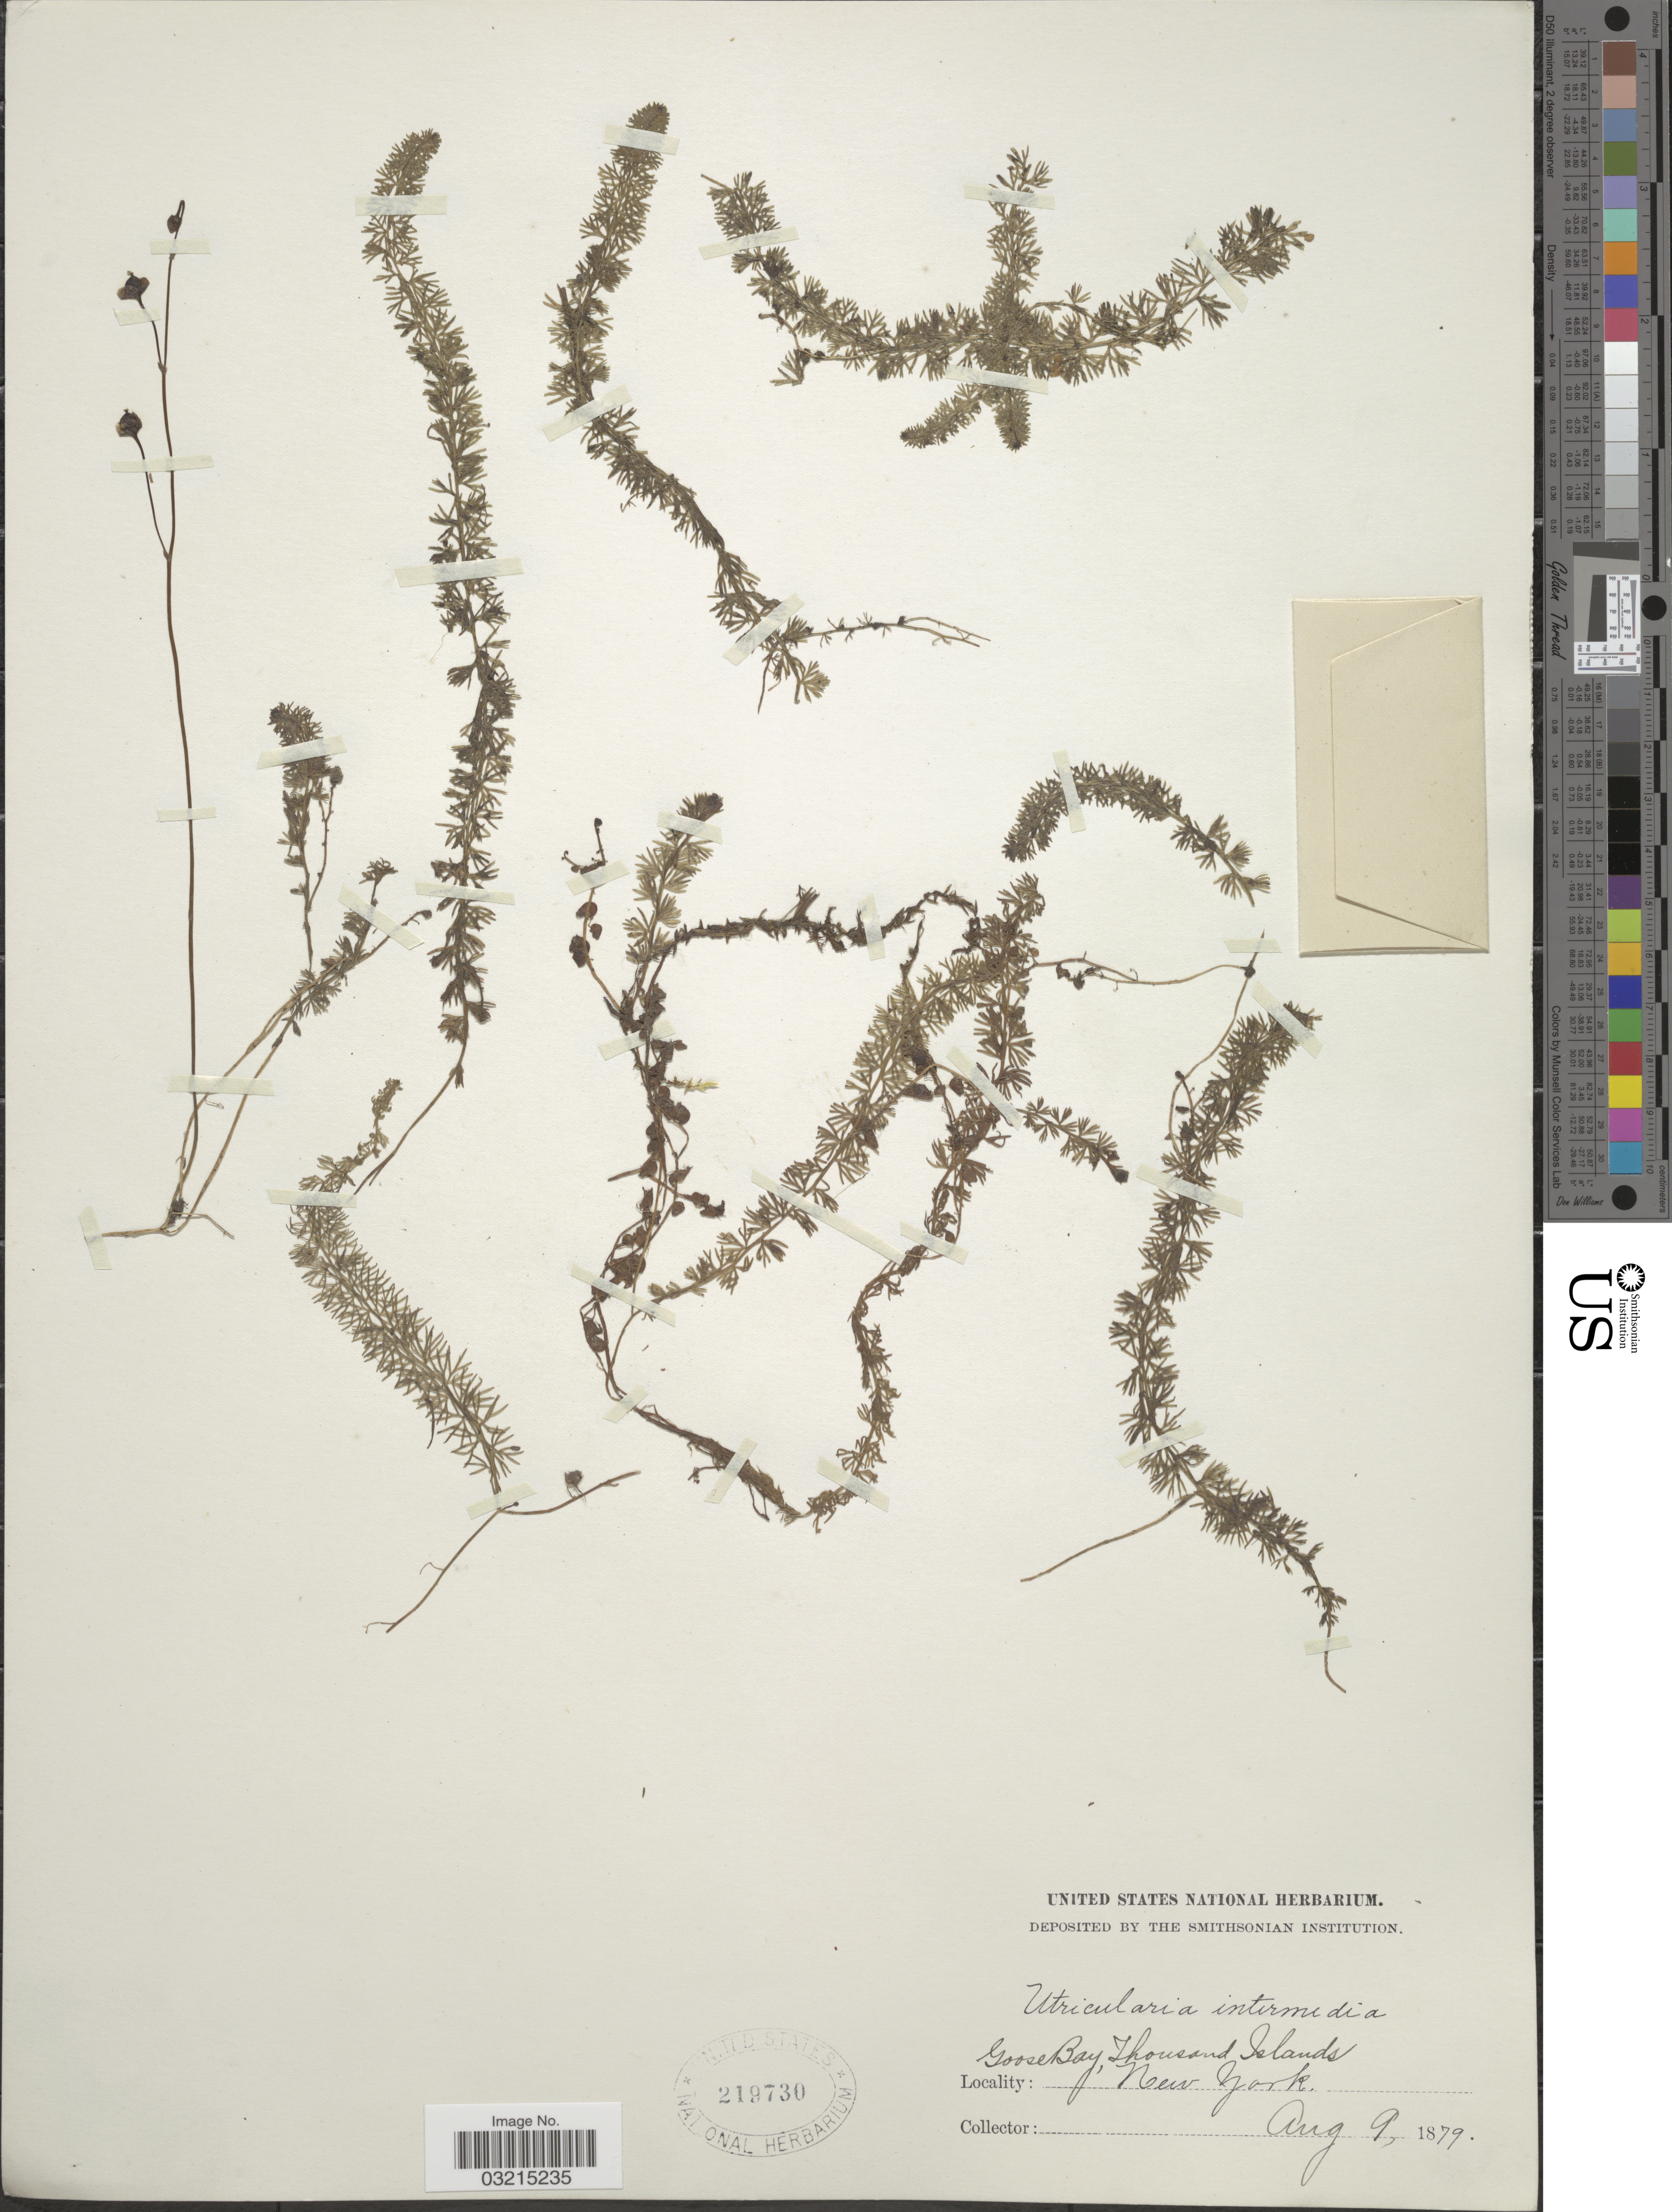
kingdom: Plantae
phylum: Tracheophyta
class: Magnoliopsida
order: Lamiales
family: Lentibulariaceae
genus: Utricularia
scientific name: Utricularia intermedia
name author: Hayne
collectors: ex herb. United States National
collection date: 1879-08-09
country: United States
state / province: New York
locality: Goose Bay, Thousand Islands.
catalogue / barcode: US 219730